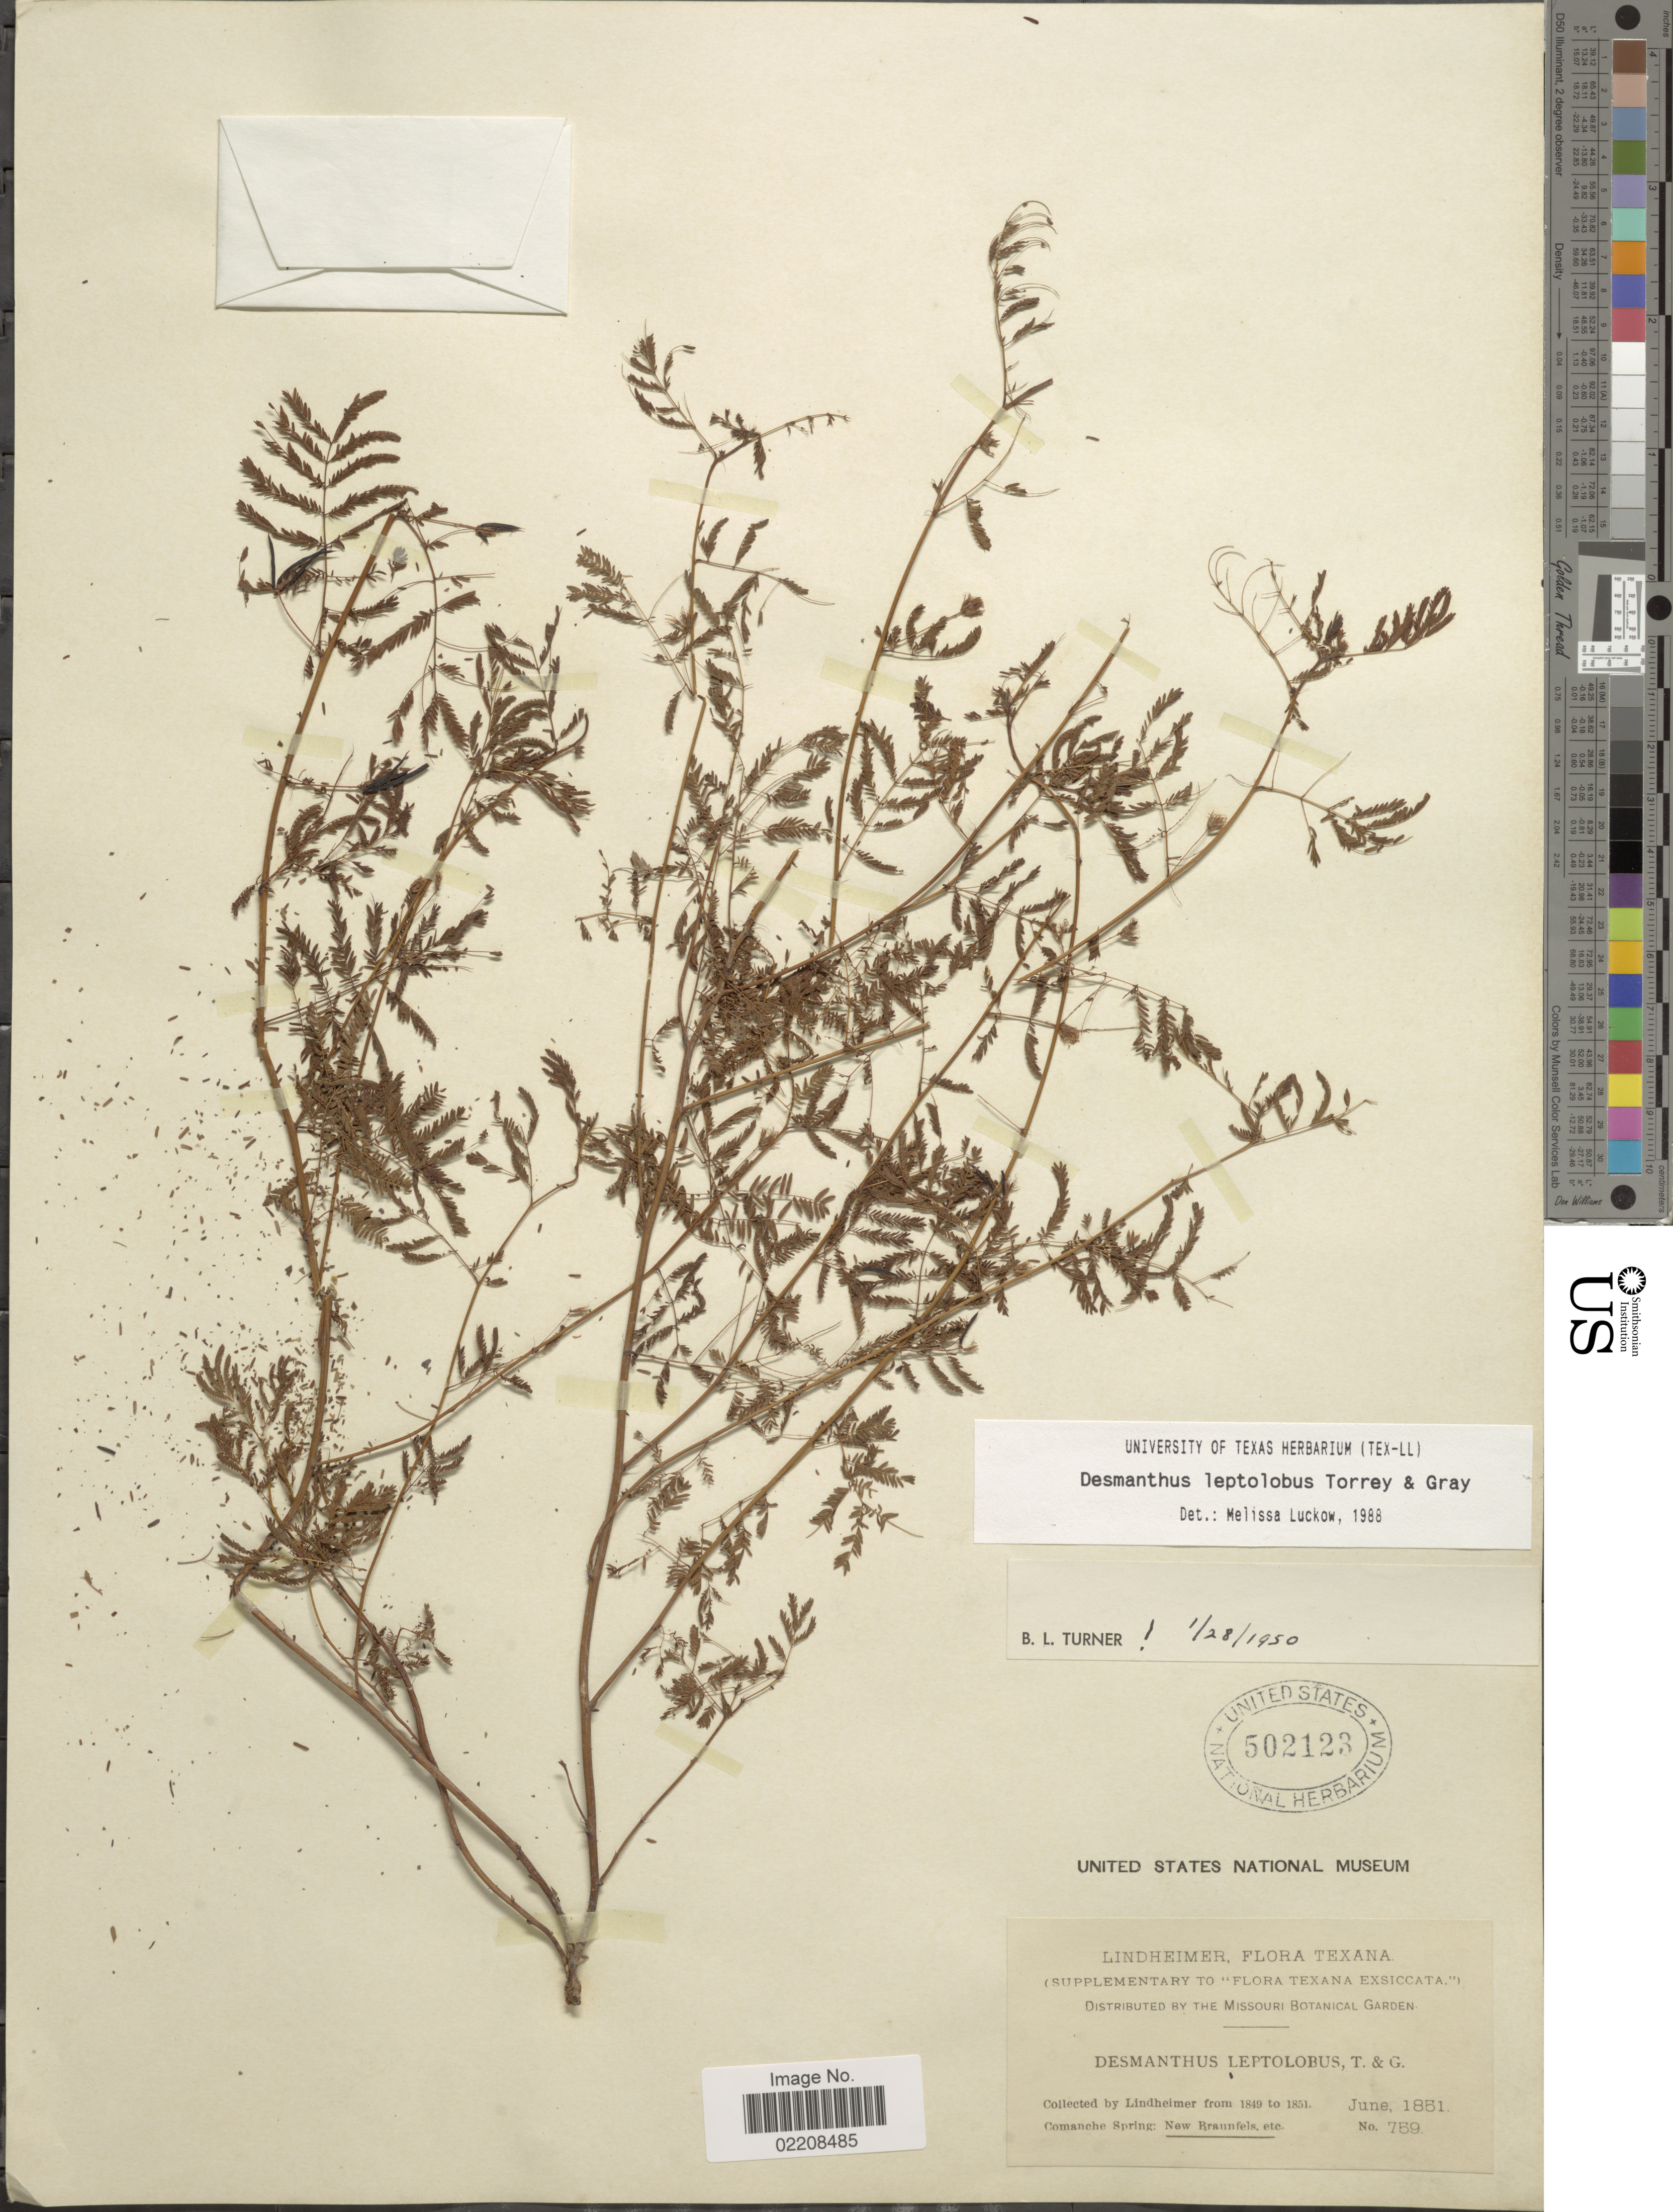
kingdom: Plantae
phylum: Tracheophyta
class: Magnoliopsida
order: Fabales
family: Fabaceae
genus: Desmanthus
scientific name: Desmanthus leptolobus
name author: Torr. & A. Gray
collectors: -. Lindheimer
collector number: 759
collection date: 1851-06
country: United States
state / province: Texas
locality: Texana. Comanche Spring: New Braunfels, etc.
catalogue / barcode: US 502123